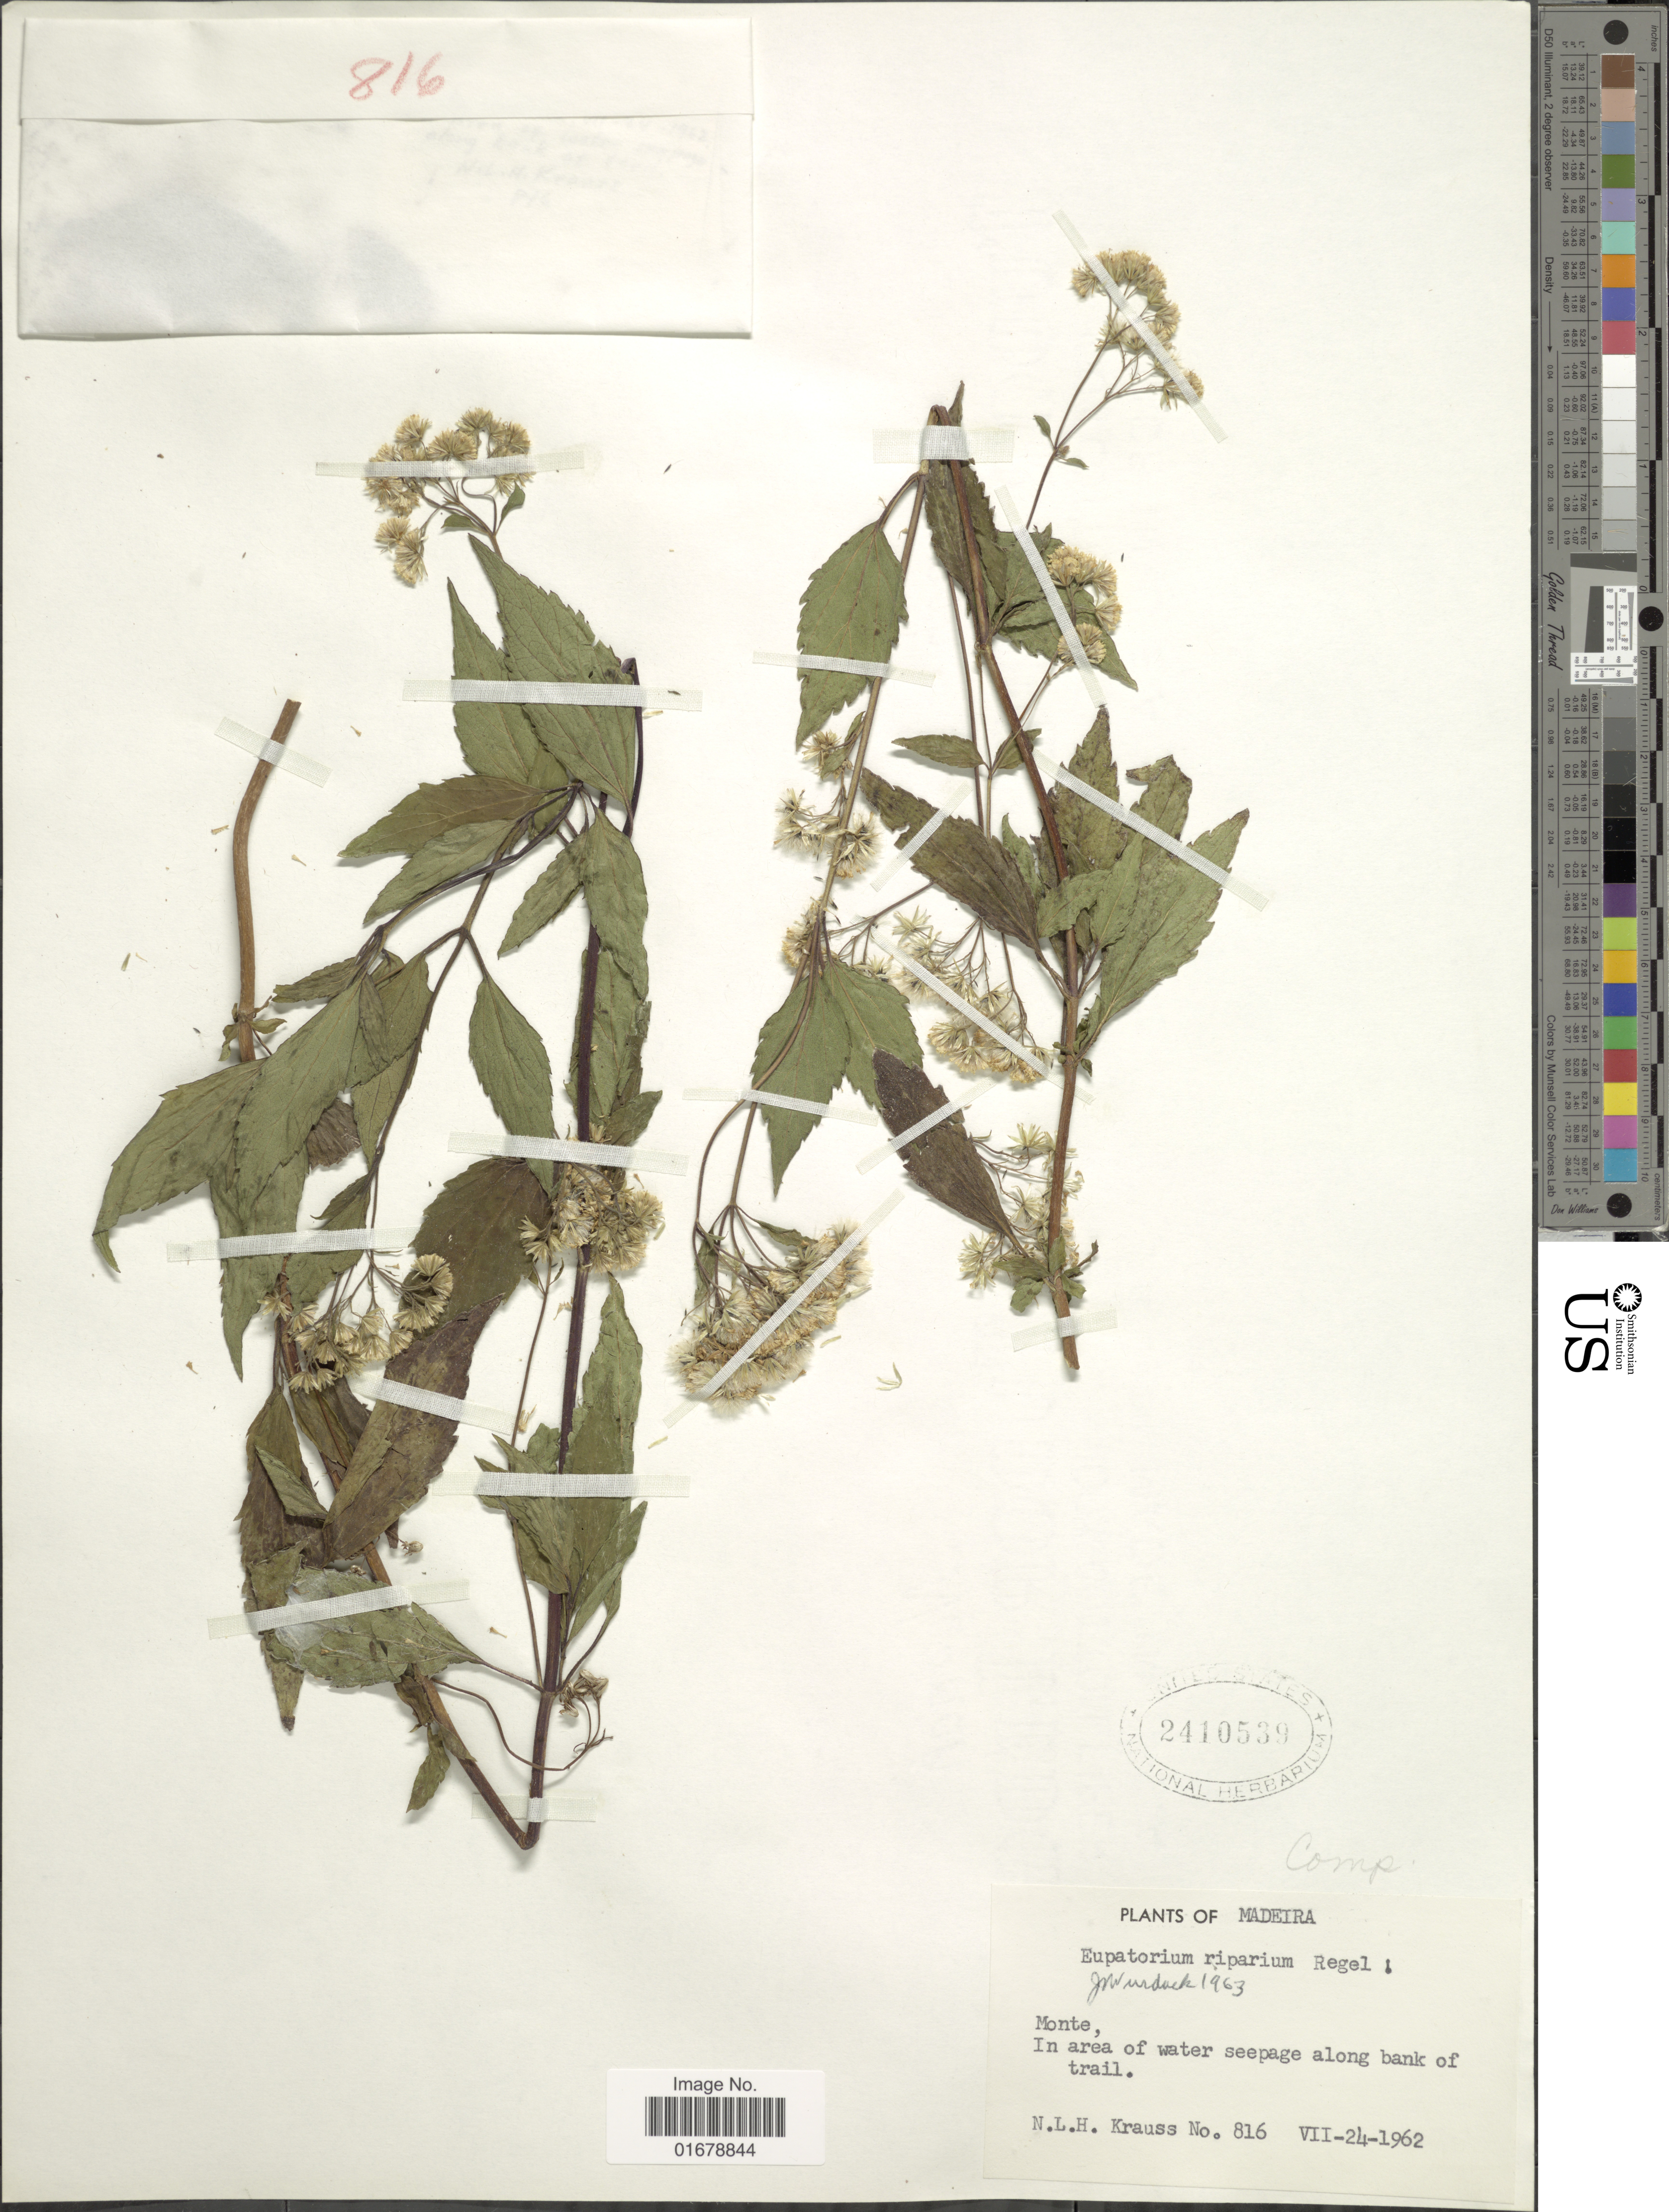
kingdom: Plantae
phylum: Tracheophyta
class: Magnoliopsida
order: Asterales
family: Asteraceae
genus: Ageratina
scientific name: Ageratina riparia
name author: (Regel) R.M. King & H. Rob.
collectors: N. Krauss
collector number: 816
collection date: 1962-07-24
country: Portugal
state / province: Madeira (Aut. Reg.)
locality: Madeira. Monte. in area of water seepage along bank of trail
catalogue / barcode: US 2410539